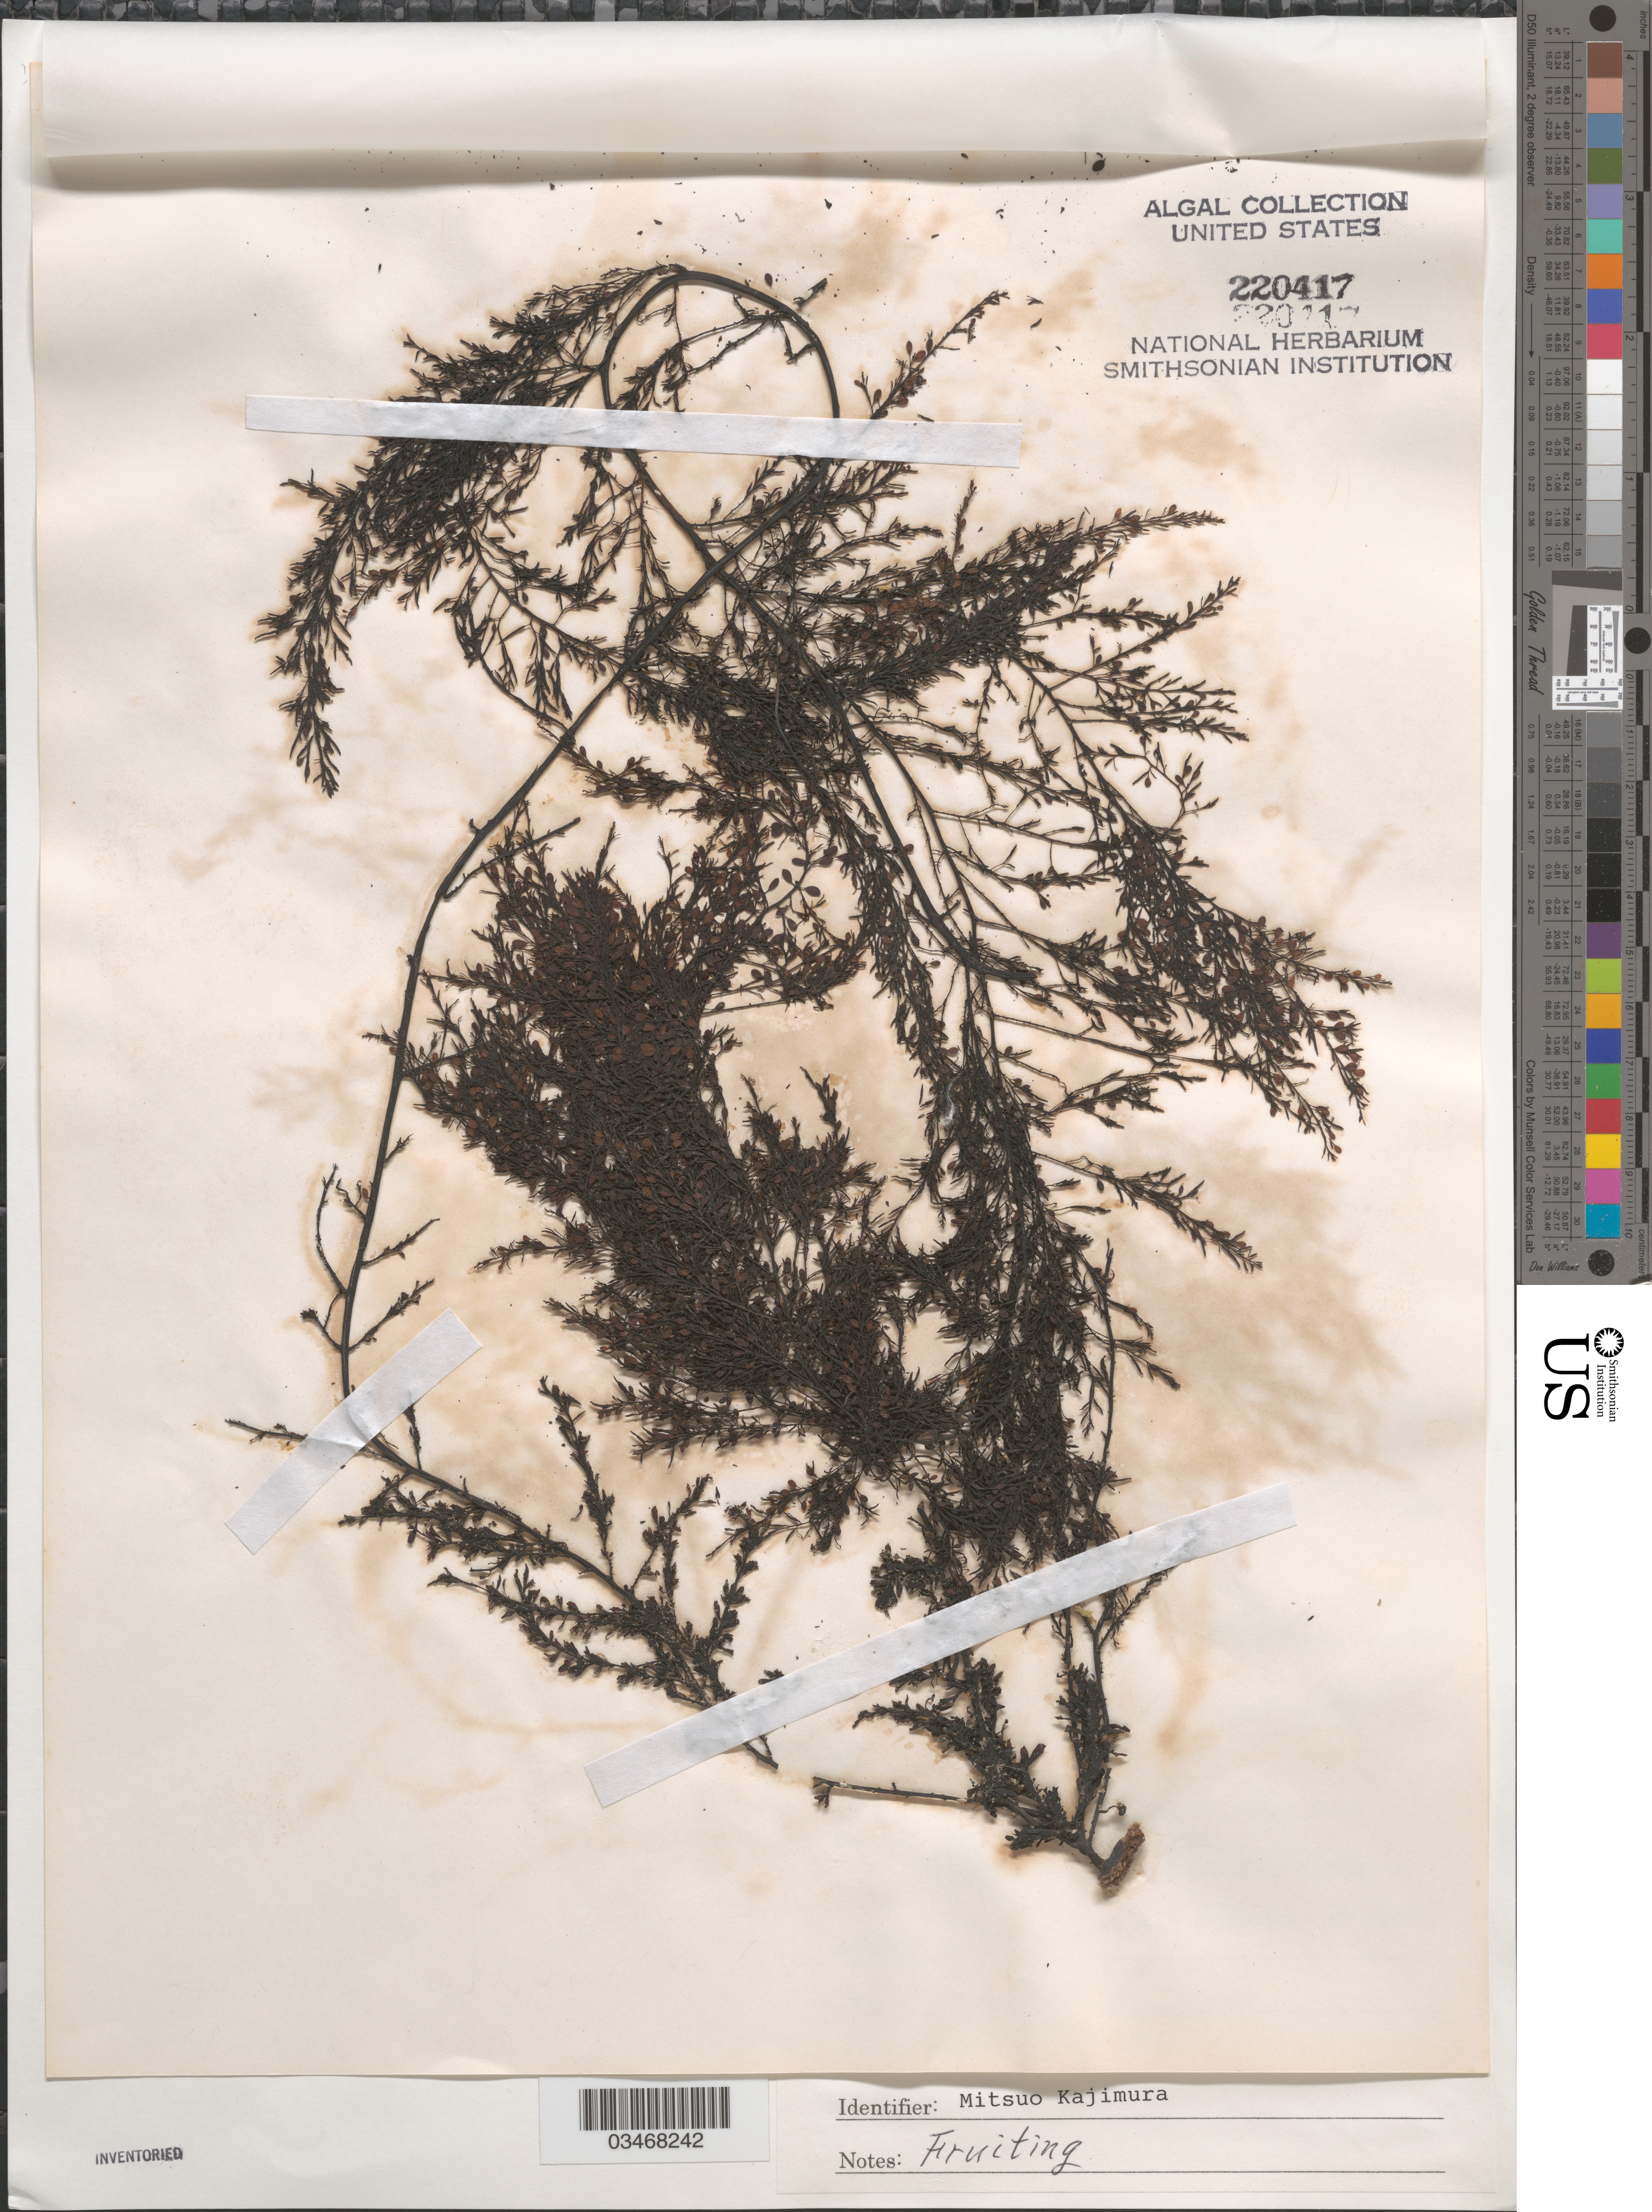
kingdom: Chromista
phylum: Ochrophyta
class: Phaeophyceae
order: Fucales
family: Sargassaceae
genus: Sargassum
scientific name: Sargassum muticum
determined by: Kajimura, Mitsuo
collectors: M. Kajimura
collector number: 3538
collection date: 1988-05-19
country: Japan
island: Oki Islands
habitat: On rocky bottom.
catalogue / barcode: US 220417